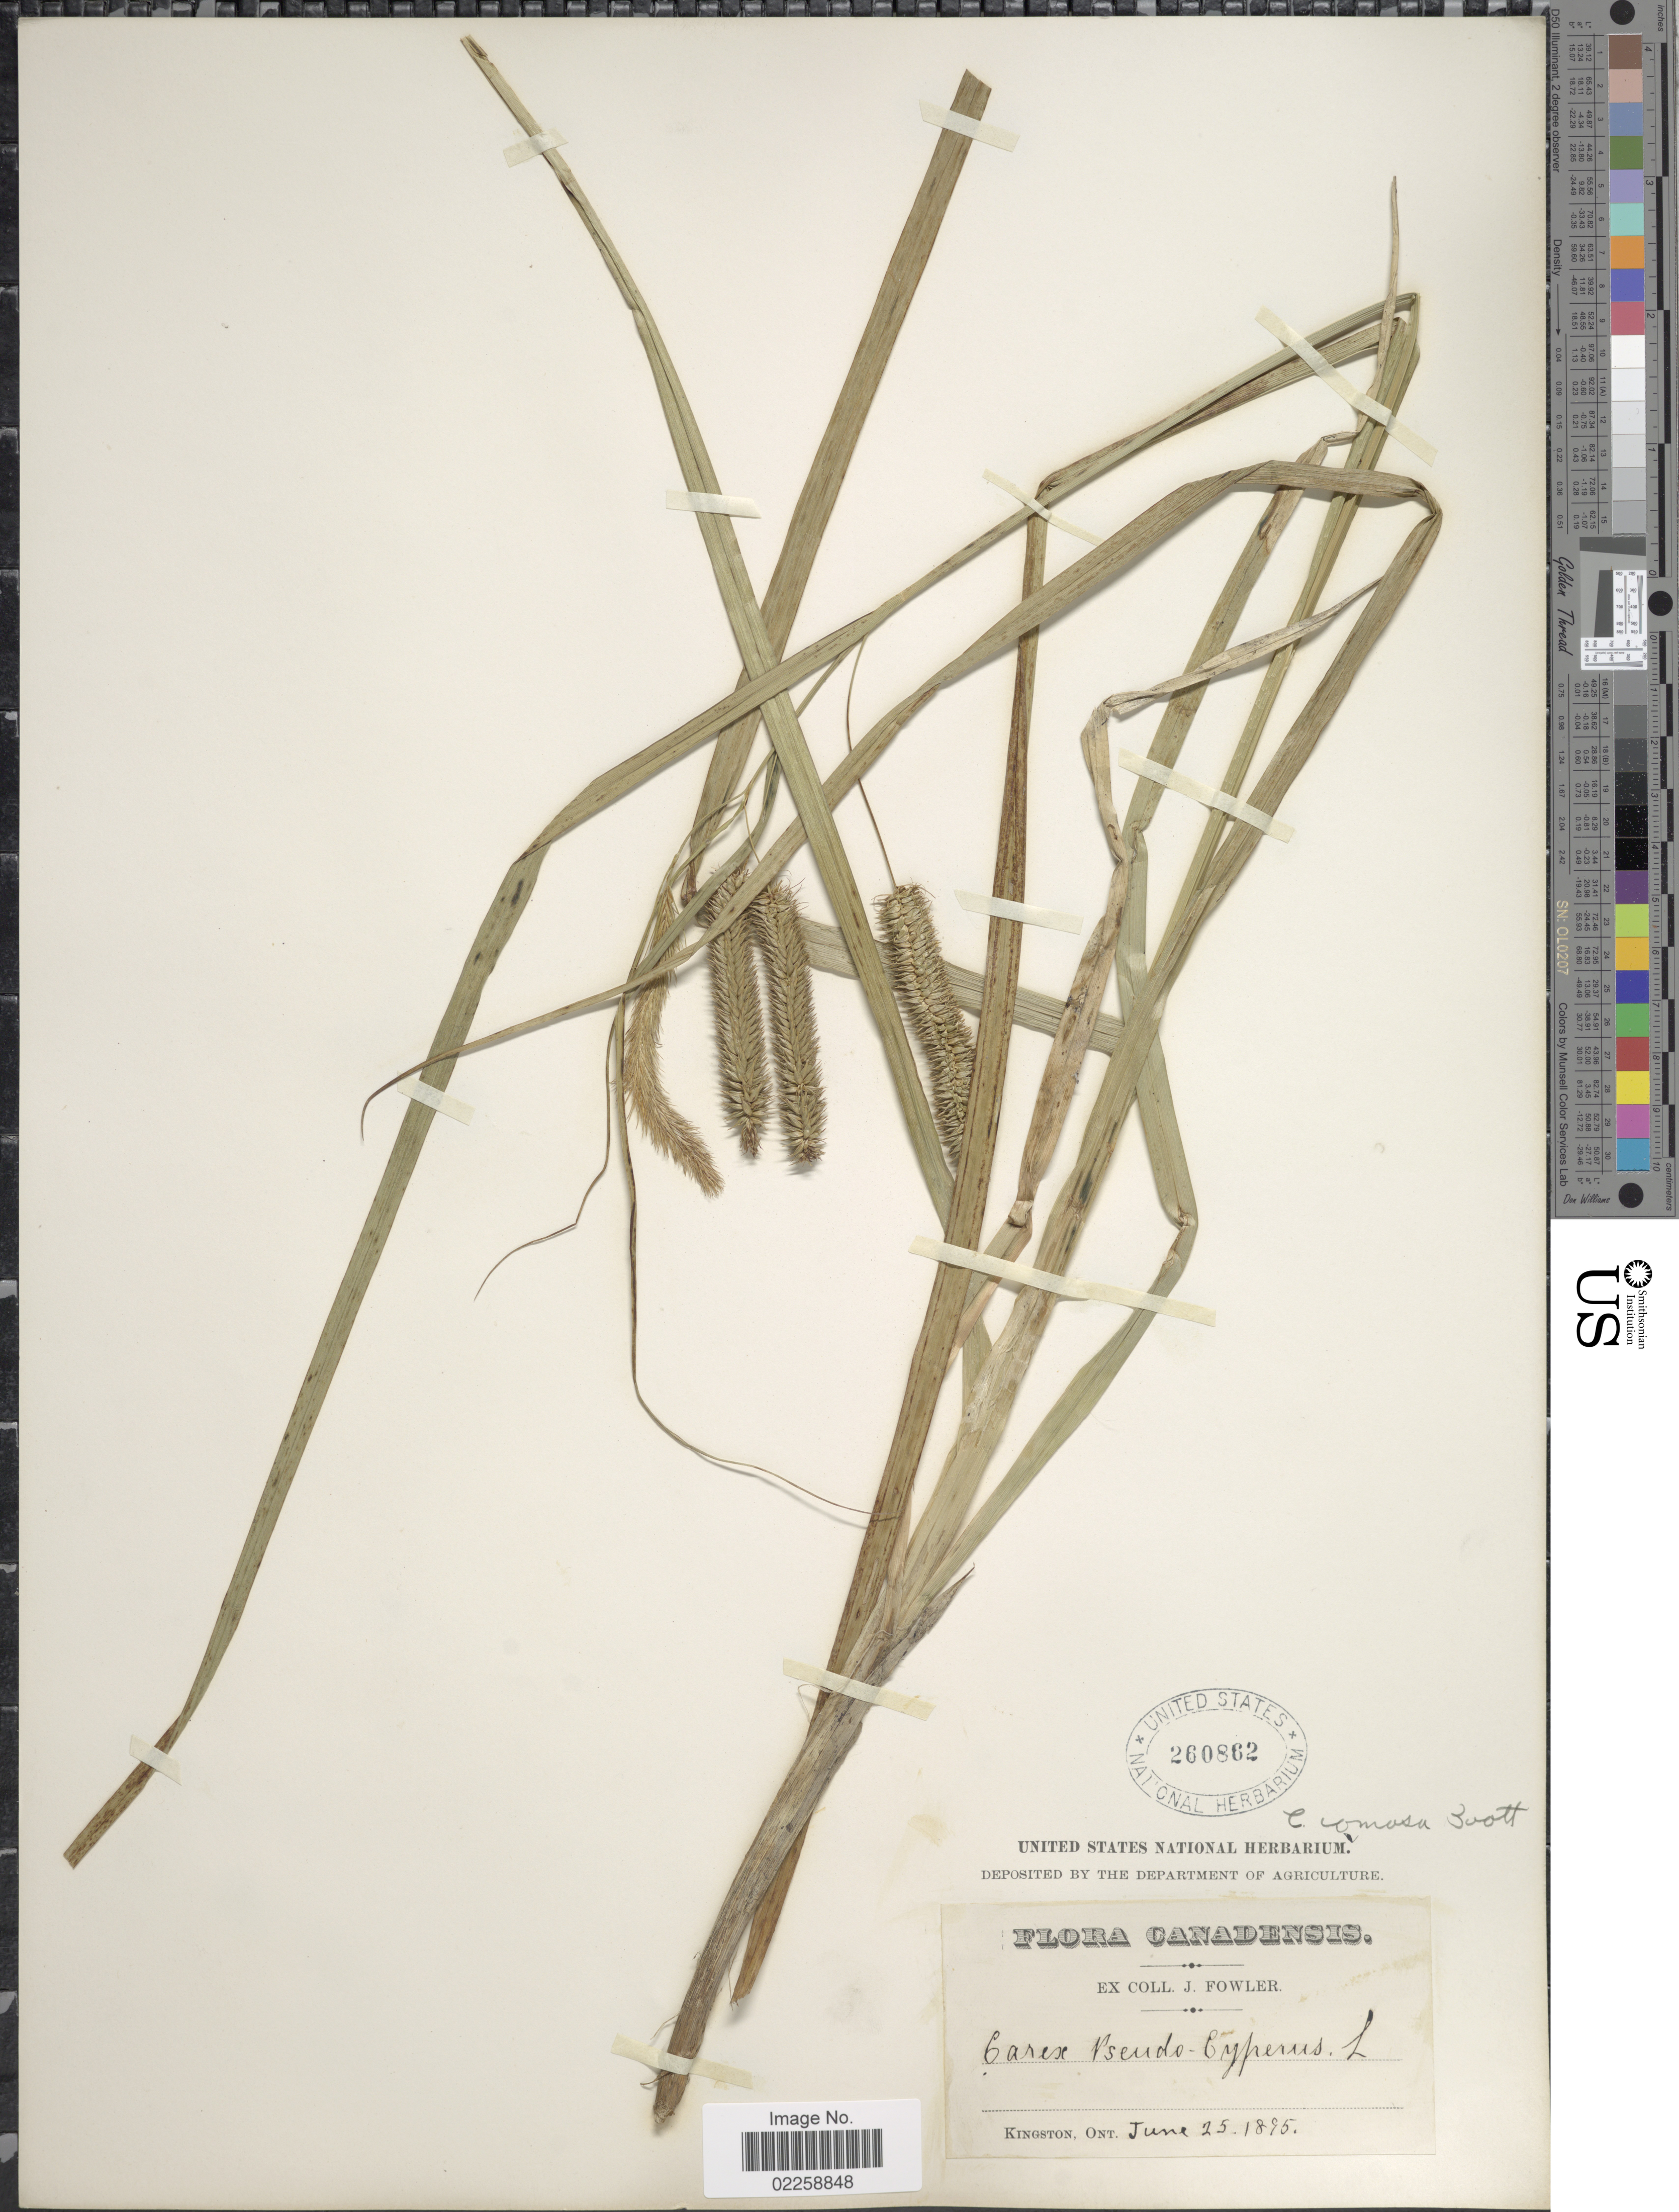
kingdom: Plantae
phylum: Tracheophyta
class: Liliopsida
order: Poales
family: Cyperaceae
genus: Carex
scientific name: Carex comosa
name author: Boott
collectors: J. P. Fowler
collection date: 1895-06-25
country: Canada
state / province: Ontario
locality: Kingston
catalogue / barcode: US 260862